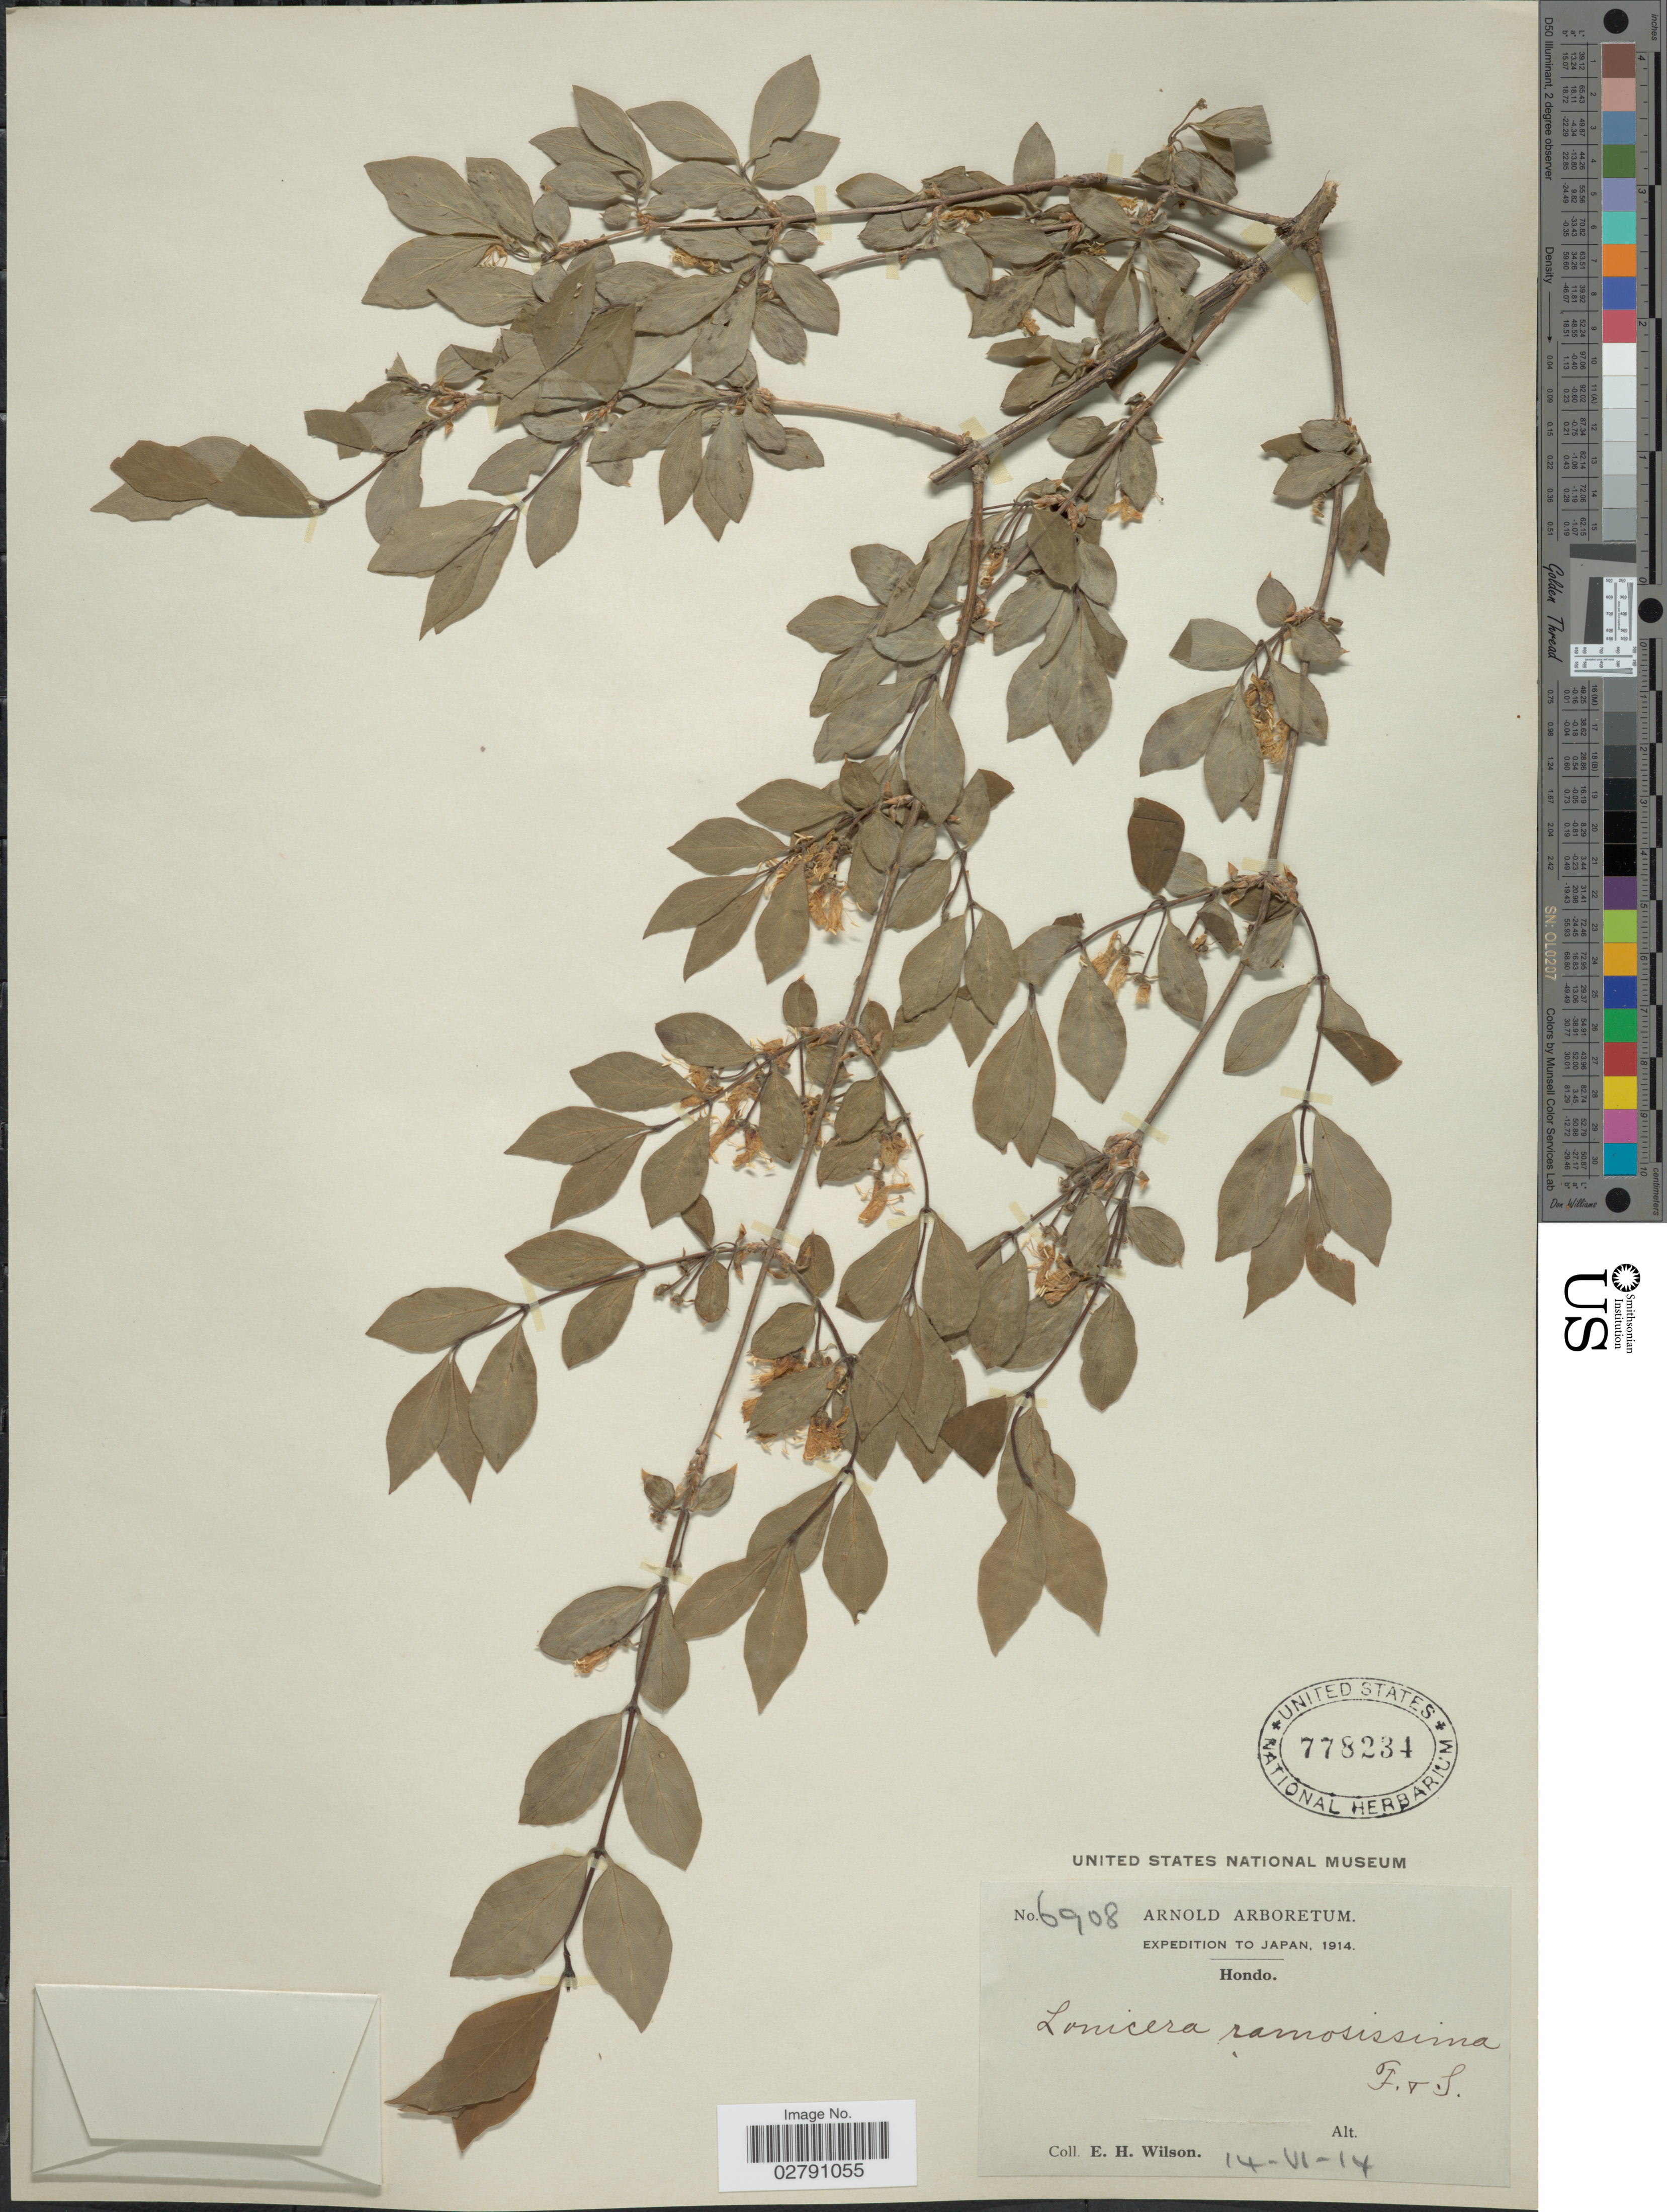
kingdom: Plantae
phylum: Tracheophyta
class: Magnoliopsida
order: Dipsacales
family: Caprifoliaceae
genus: Lonicera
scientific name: Lonicera ramosissima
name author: Franch. & Sav. ex Maxim.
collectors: E. Wilson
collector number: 6908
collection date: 1914-06-14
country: Japan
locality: Hondo.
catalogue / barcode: US 778234